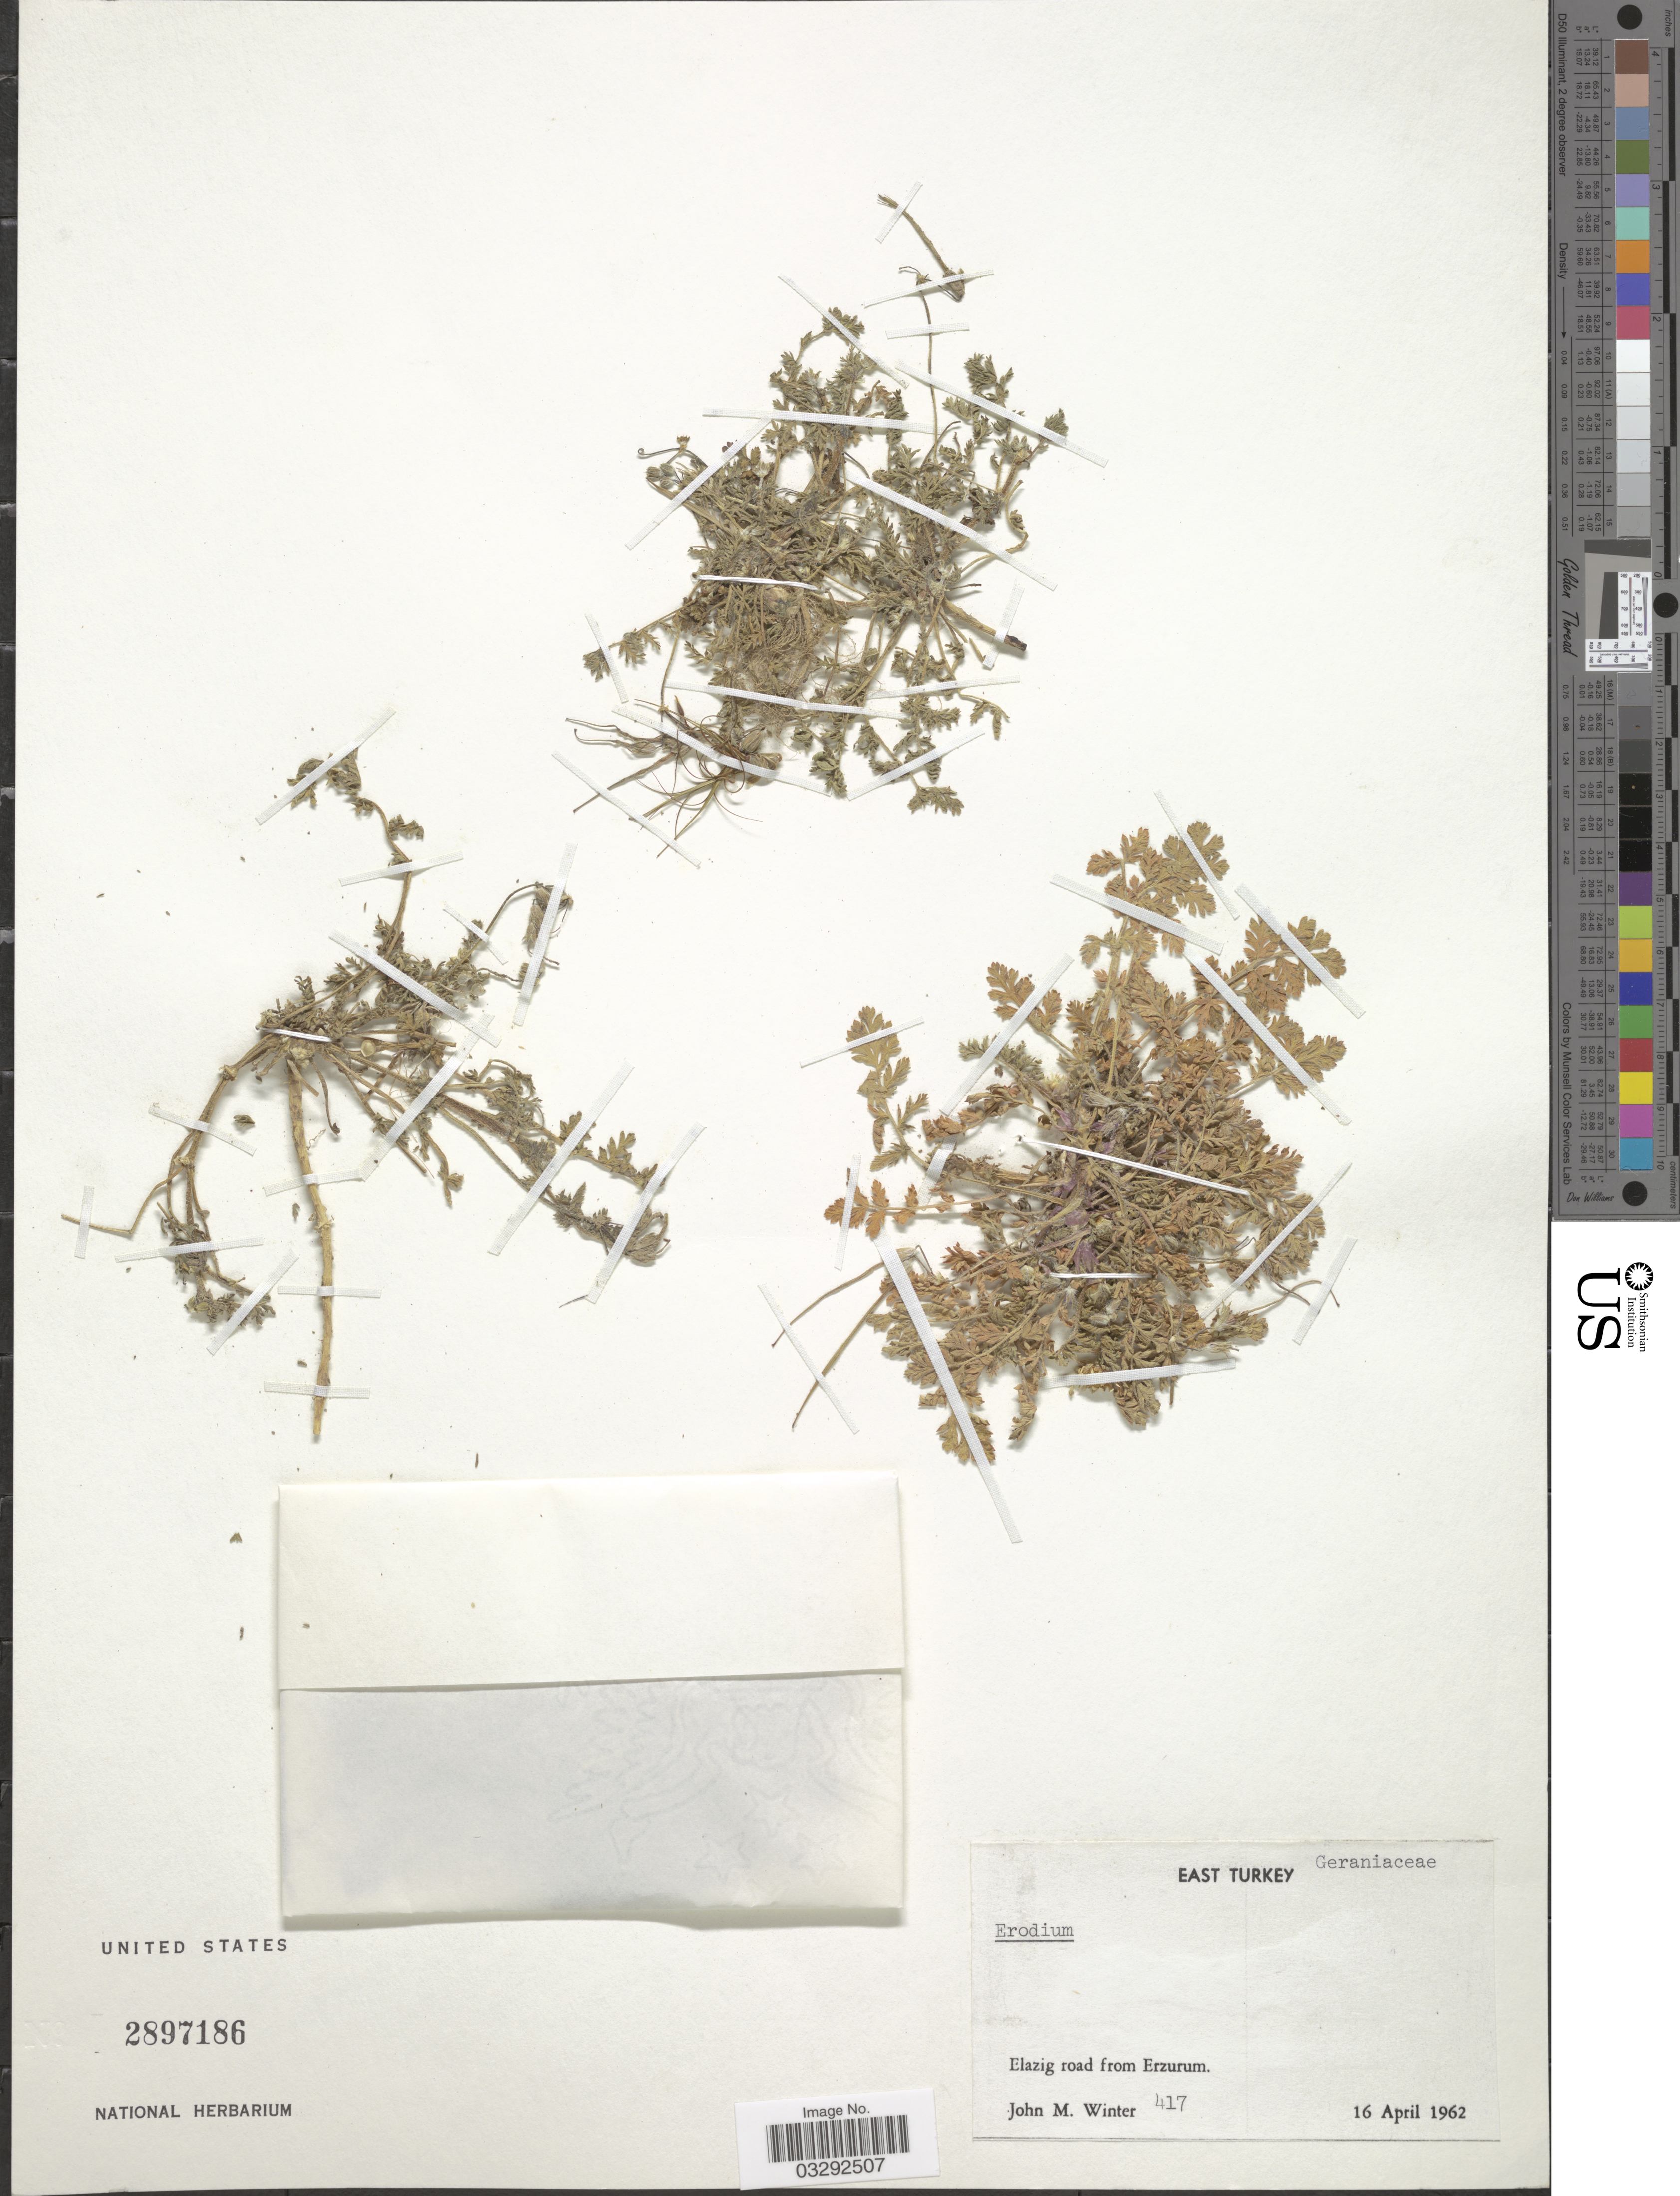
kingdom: Plantae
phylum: Tracheophyta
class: Magnoliopsida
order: Geraniales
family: Geraniaceae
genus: Erodium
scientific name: Erodium sp.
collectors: J. M. Winter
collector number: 417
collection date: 1962-04-16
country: Turkey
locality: East Turkey. Elazig road from Erzurum.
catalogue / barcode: US 2897186